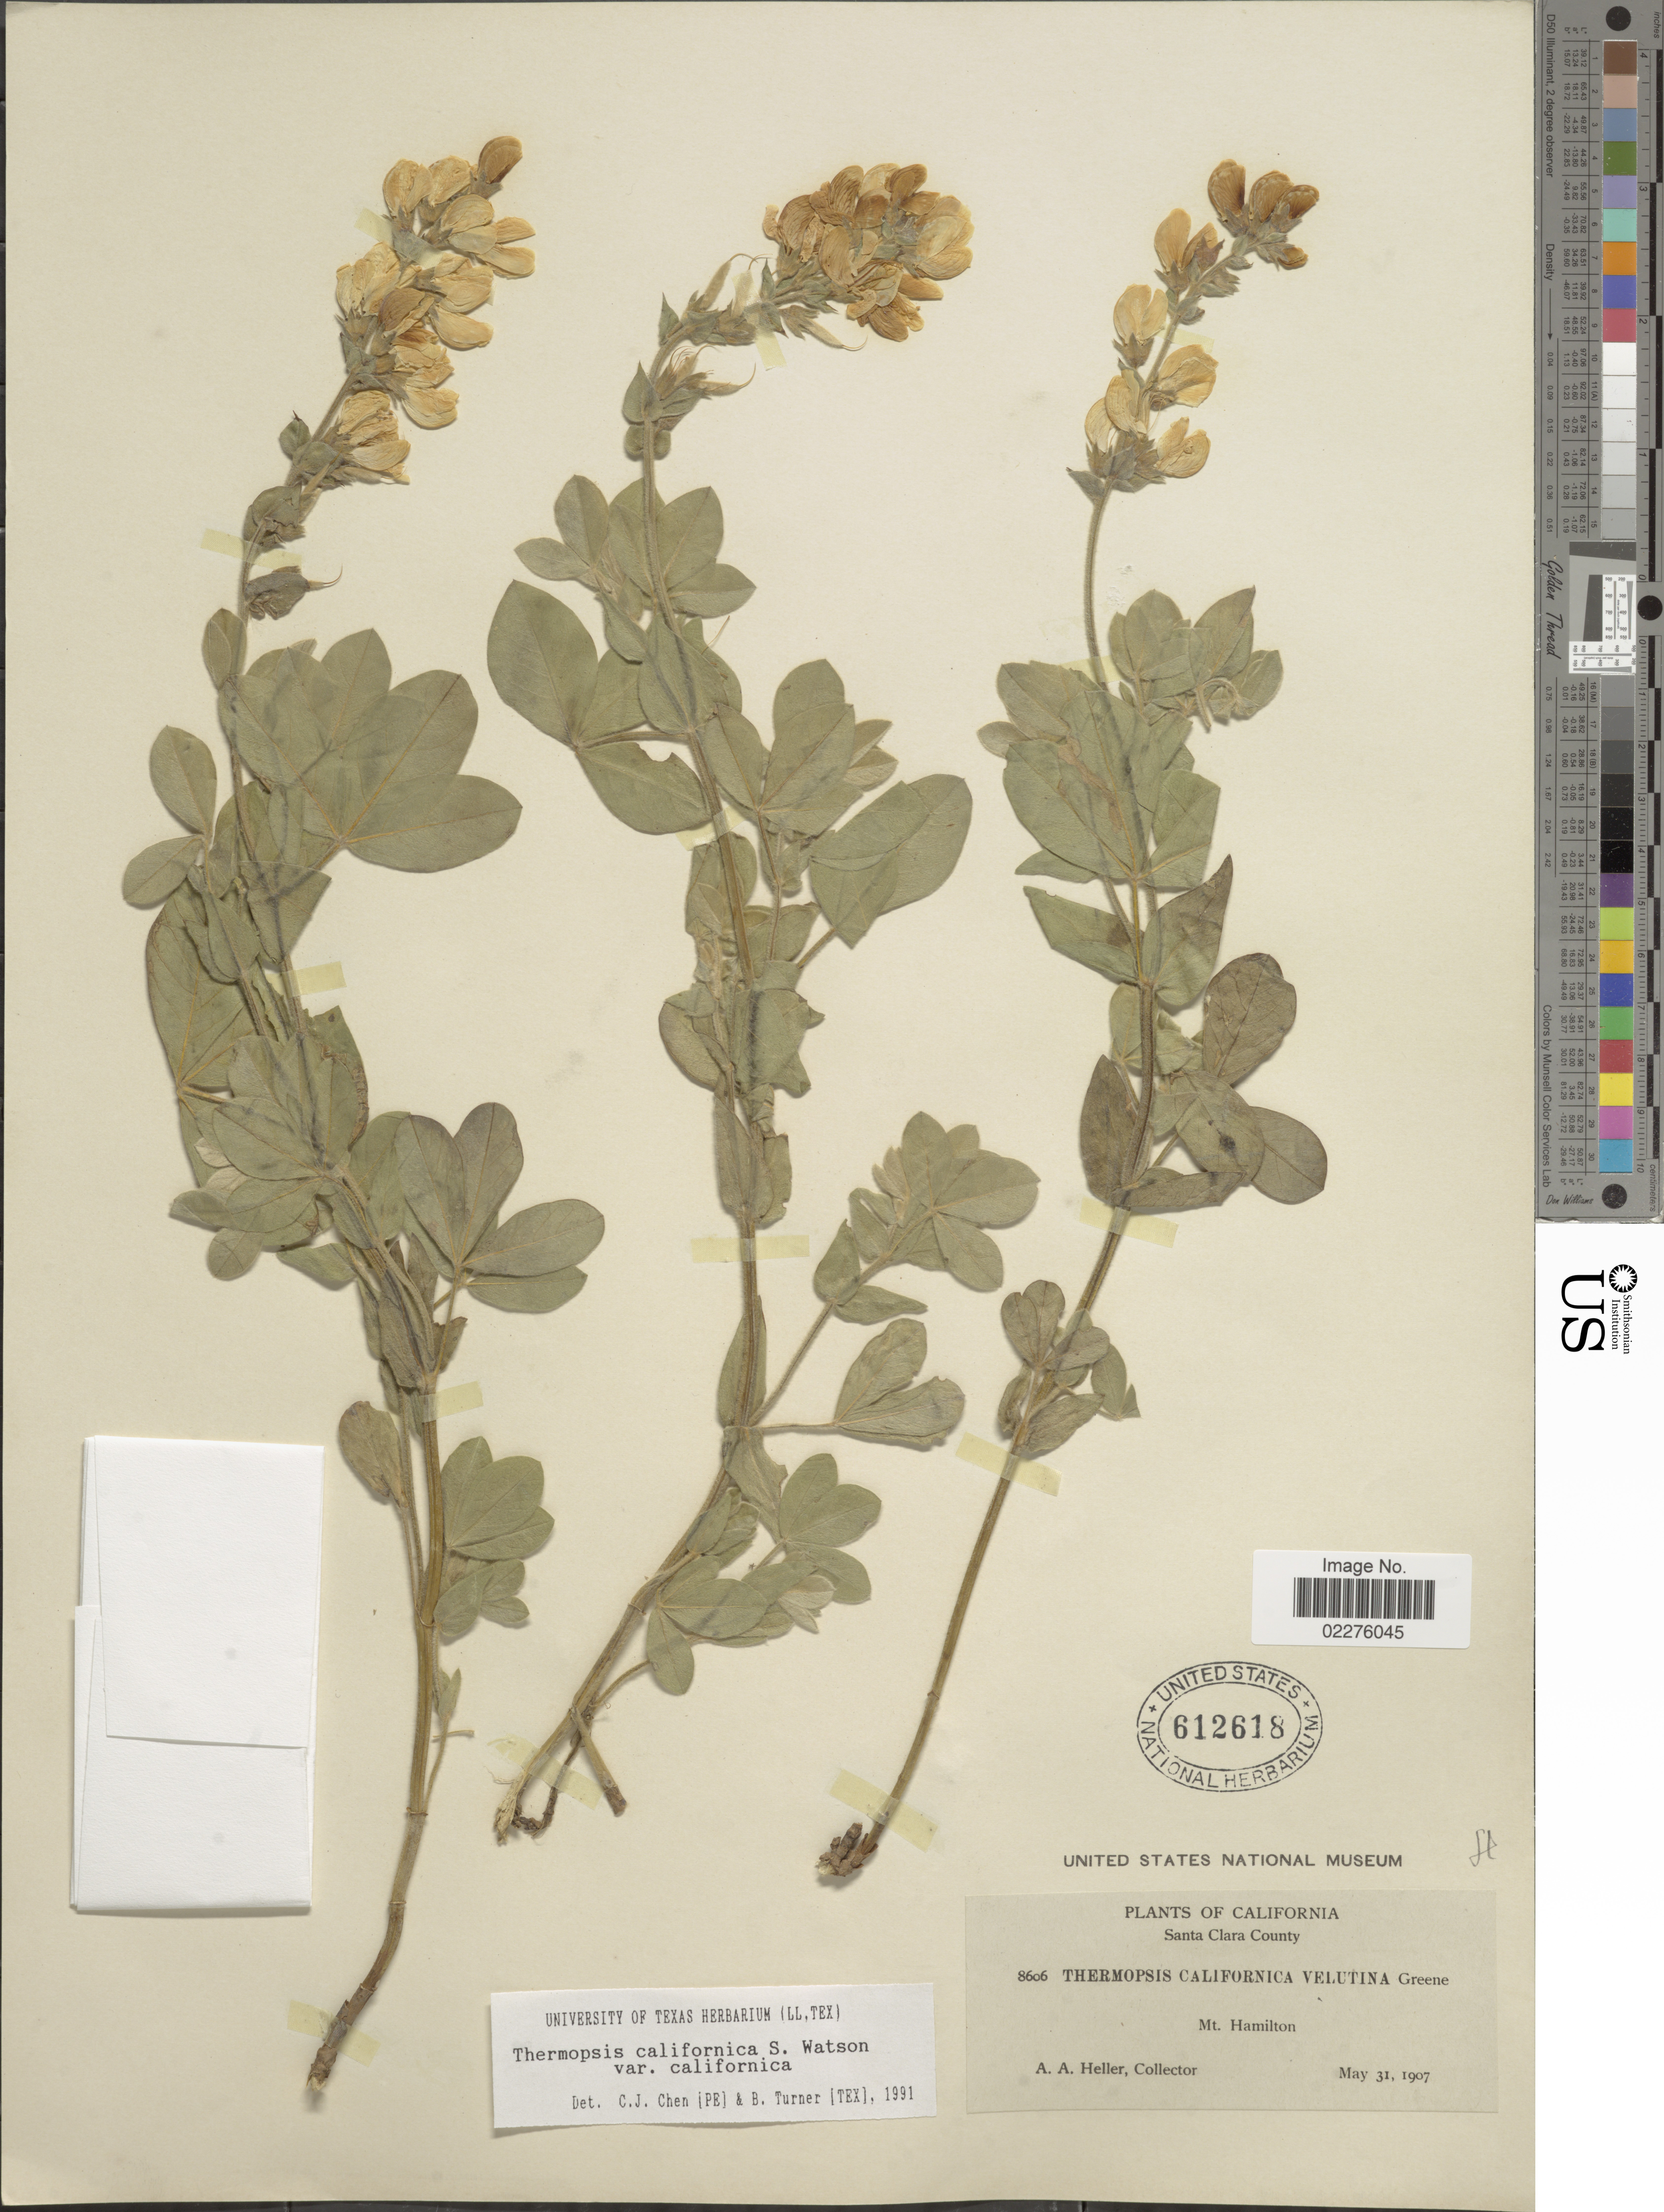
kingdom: Plantae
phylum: Tracheophyta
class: Magnoliopsida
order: Fabales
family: Fabaceae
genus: Thermopsis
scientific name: Thermopsis californica var. californica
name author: S. Watson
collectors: A. A. Heller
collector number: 8606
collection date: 1907-05-31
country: United States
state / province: California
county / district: Santa Clara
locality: Santa Clara County, Mt Hamilton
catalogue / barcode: US 612618